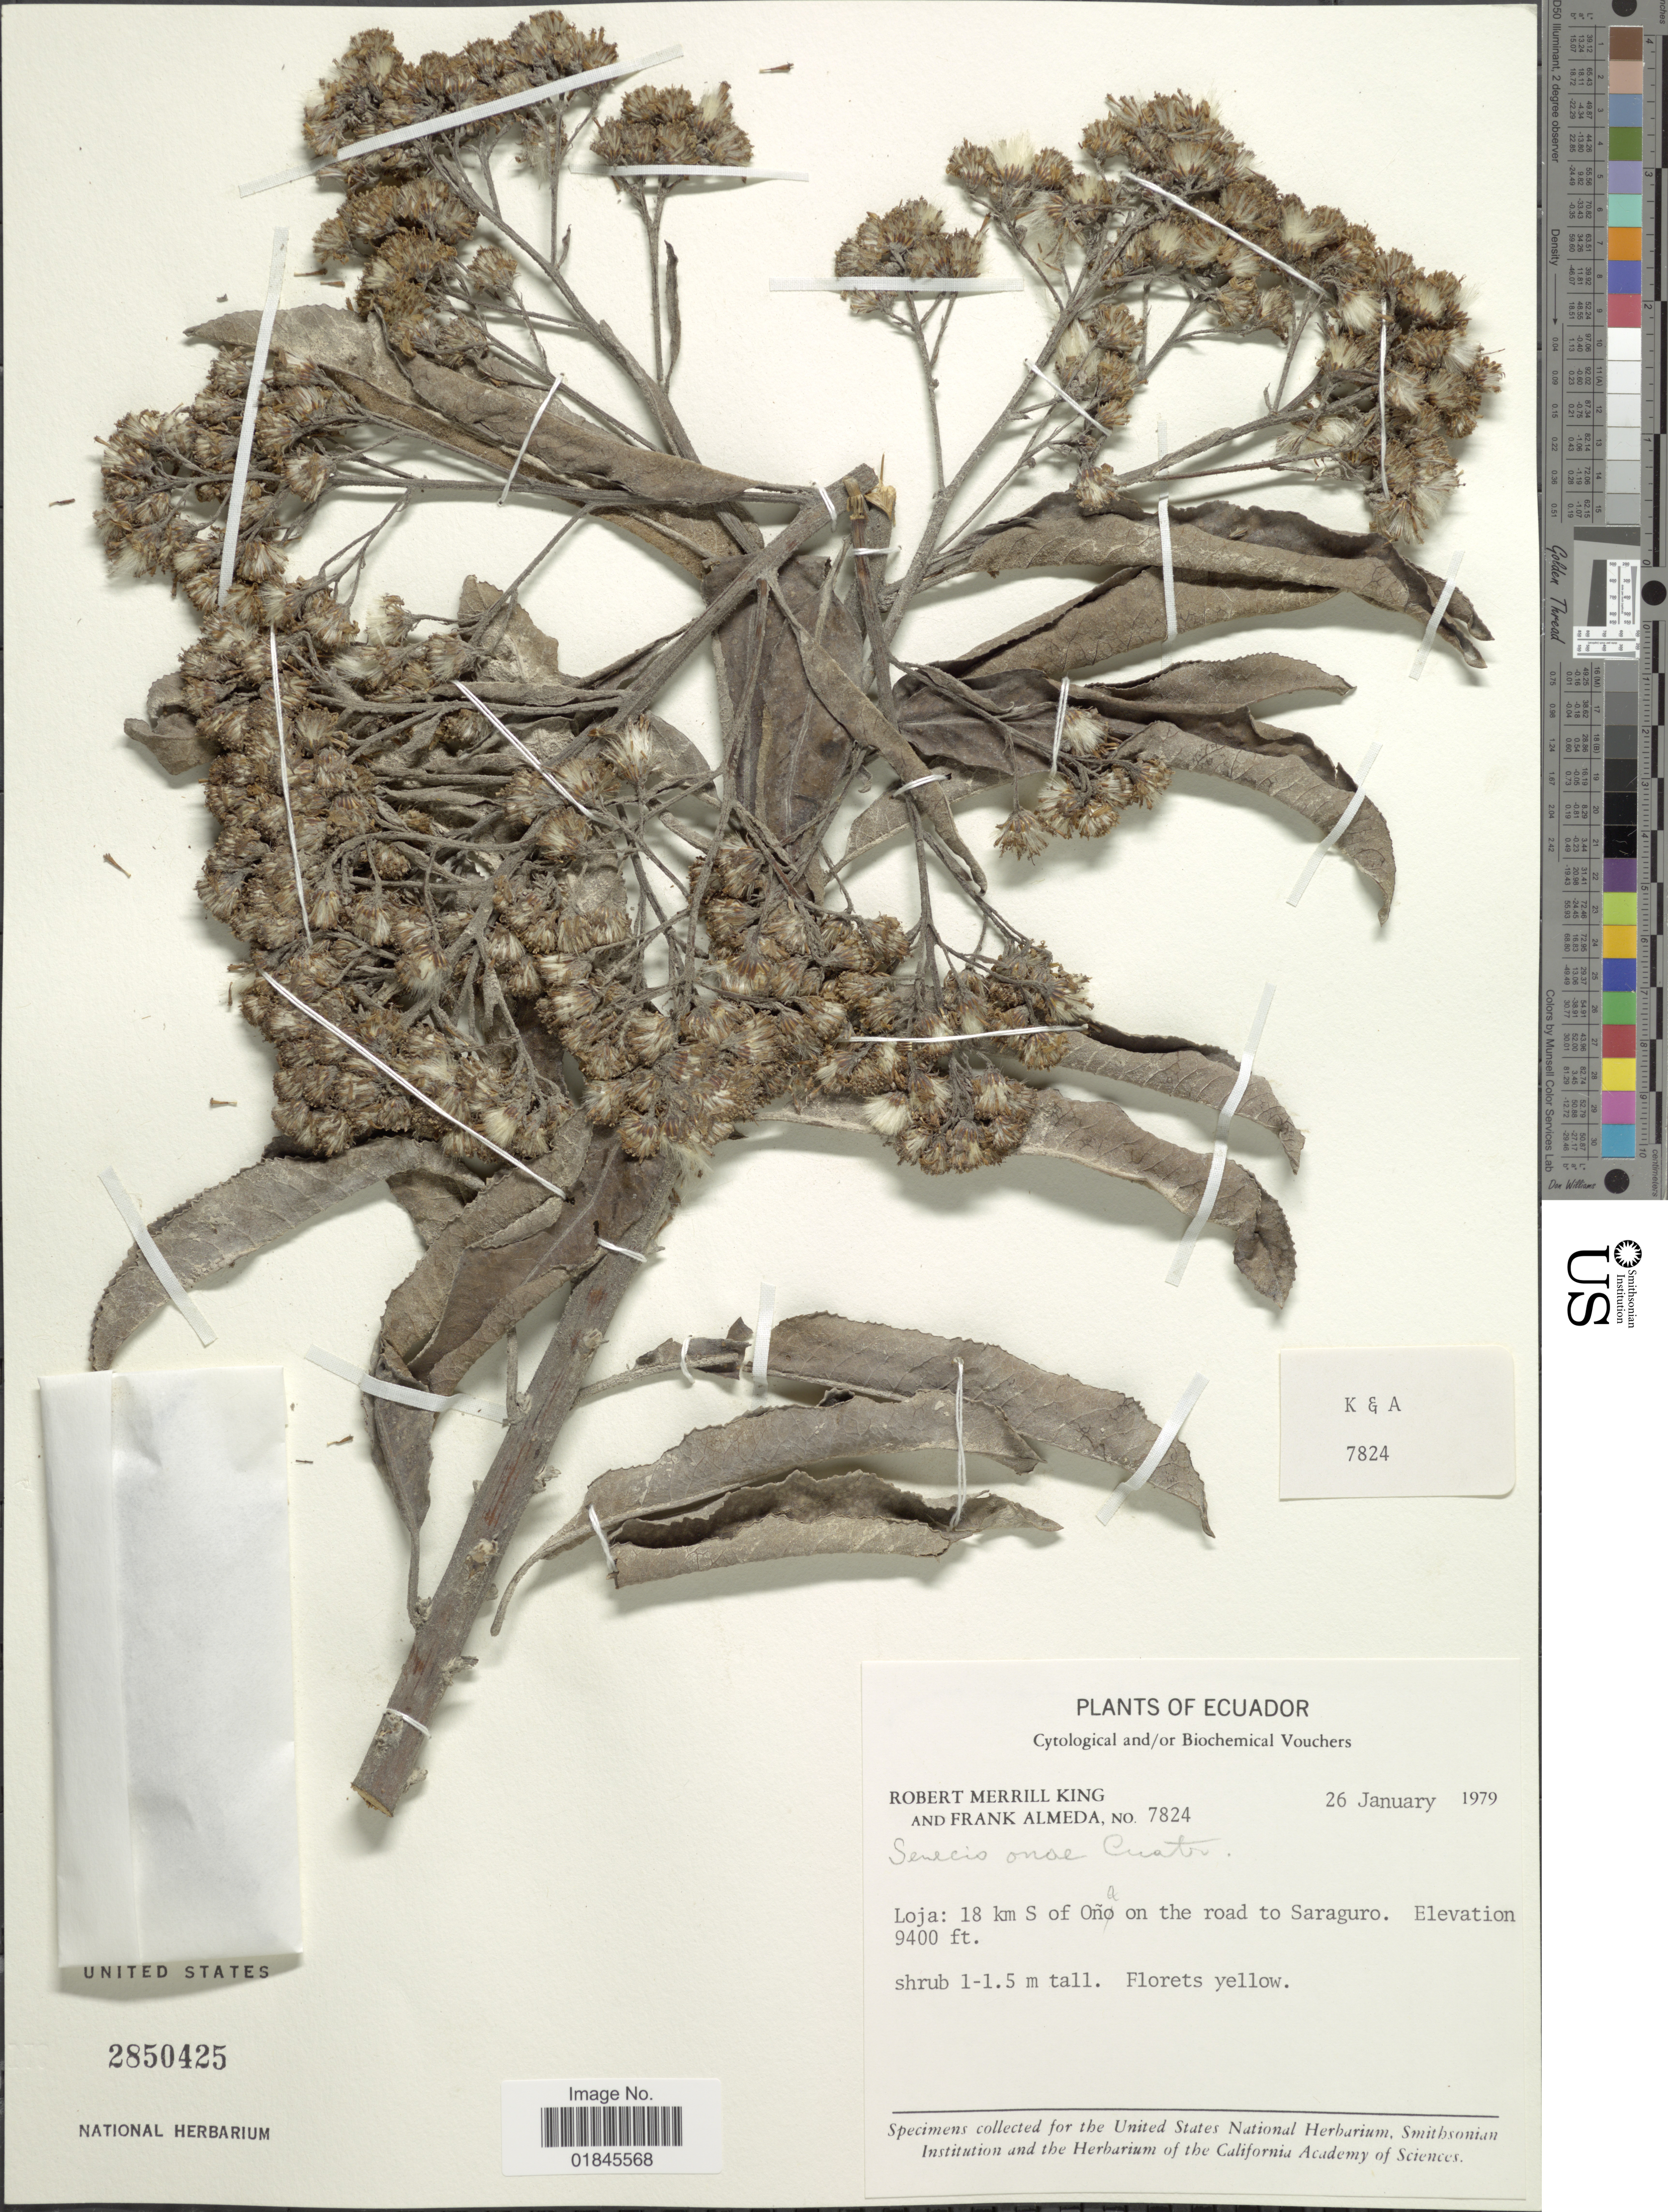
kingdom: Plantae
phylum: Tracheophyta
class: Magnoliopsida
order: Asterales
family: Asteraceae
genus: Pentacalia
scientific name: Pentacalia onae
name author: (Cuatrec.) Cuatrec.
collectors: R. M. King & F. Almeda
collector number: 7824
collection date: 1979-01-26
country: Ecuador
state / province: Loja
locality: Loja: 18 km S of Oña on the road to Saraguro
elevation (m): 2865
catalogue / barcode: US 2850425